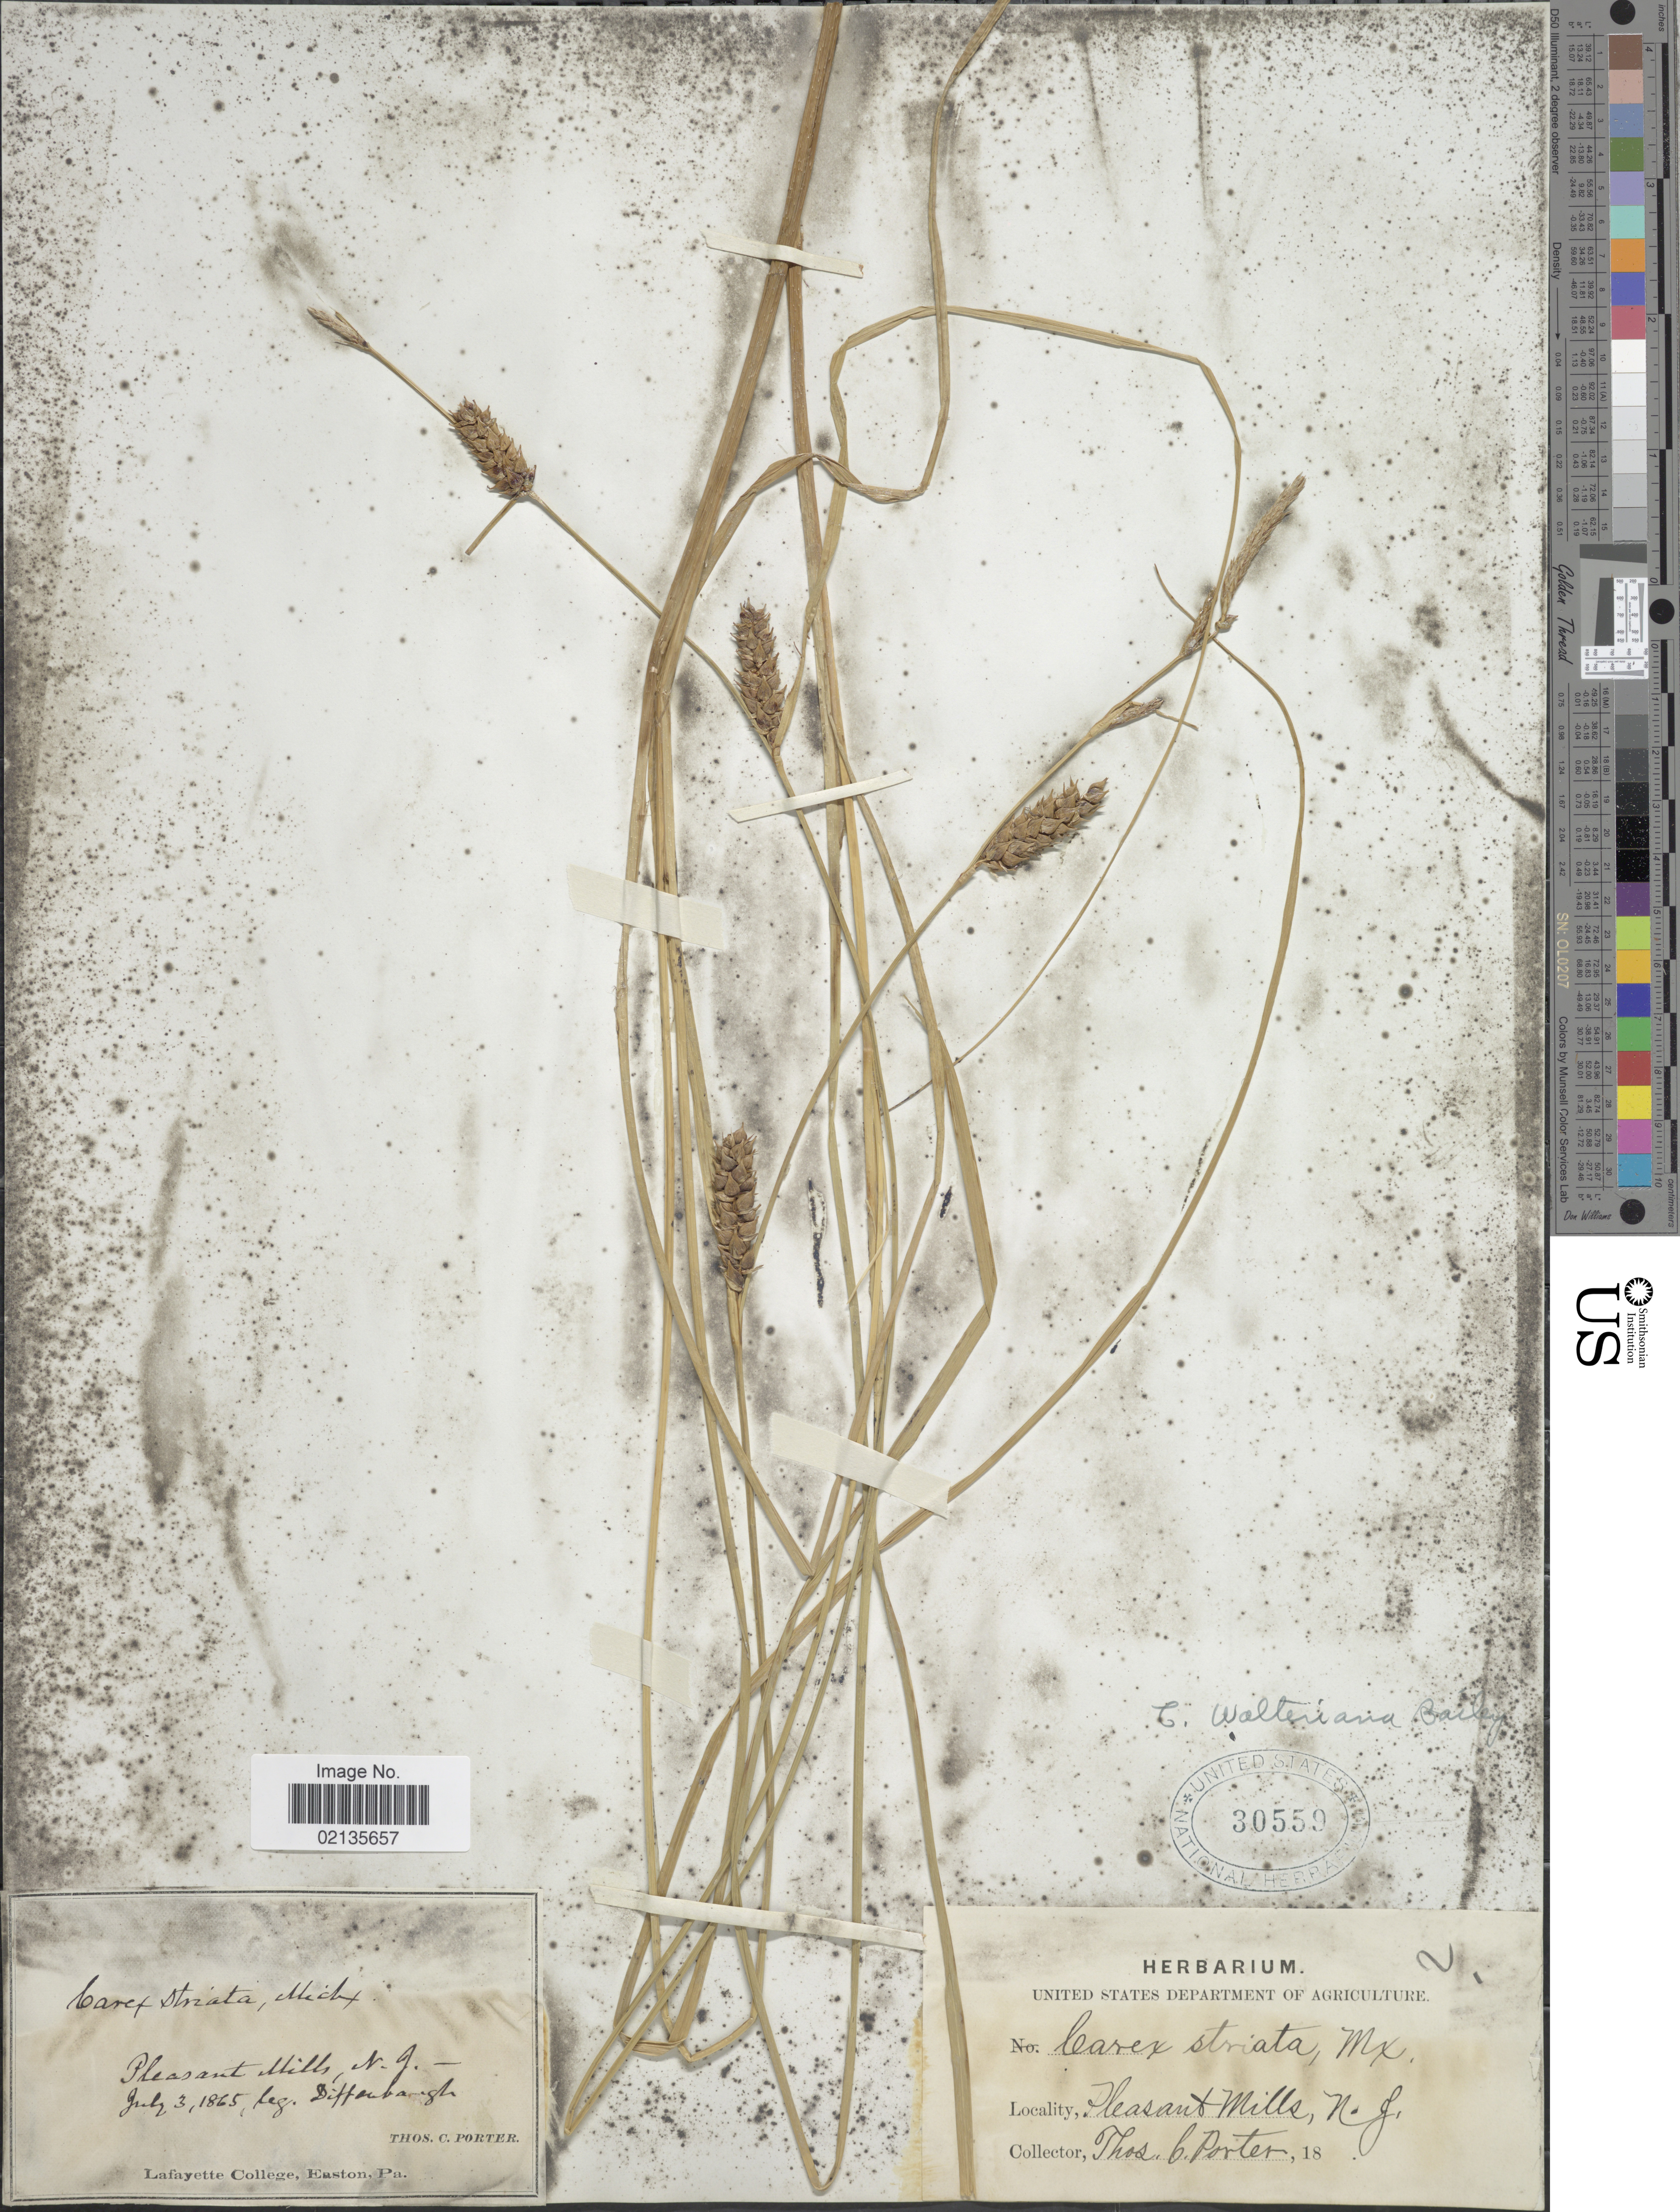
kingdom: Plantae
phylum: Tracheophyta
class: Liliopsida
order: Poales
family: Cyperaceae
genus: Carex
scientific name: Carex striata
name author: Michx.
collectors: T. Porter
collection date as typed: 18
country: United States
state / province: New Jersey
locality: Pleasant Mills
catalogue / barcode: US 30559